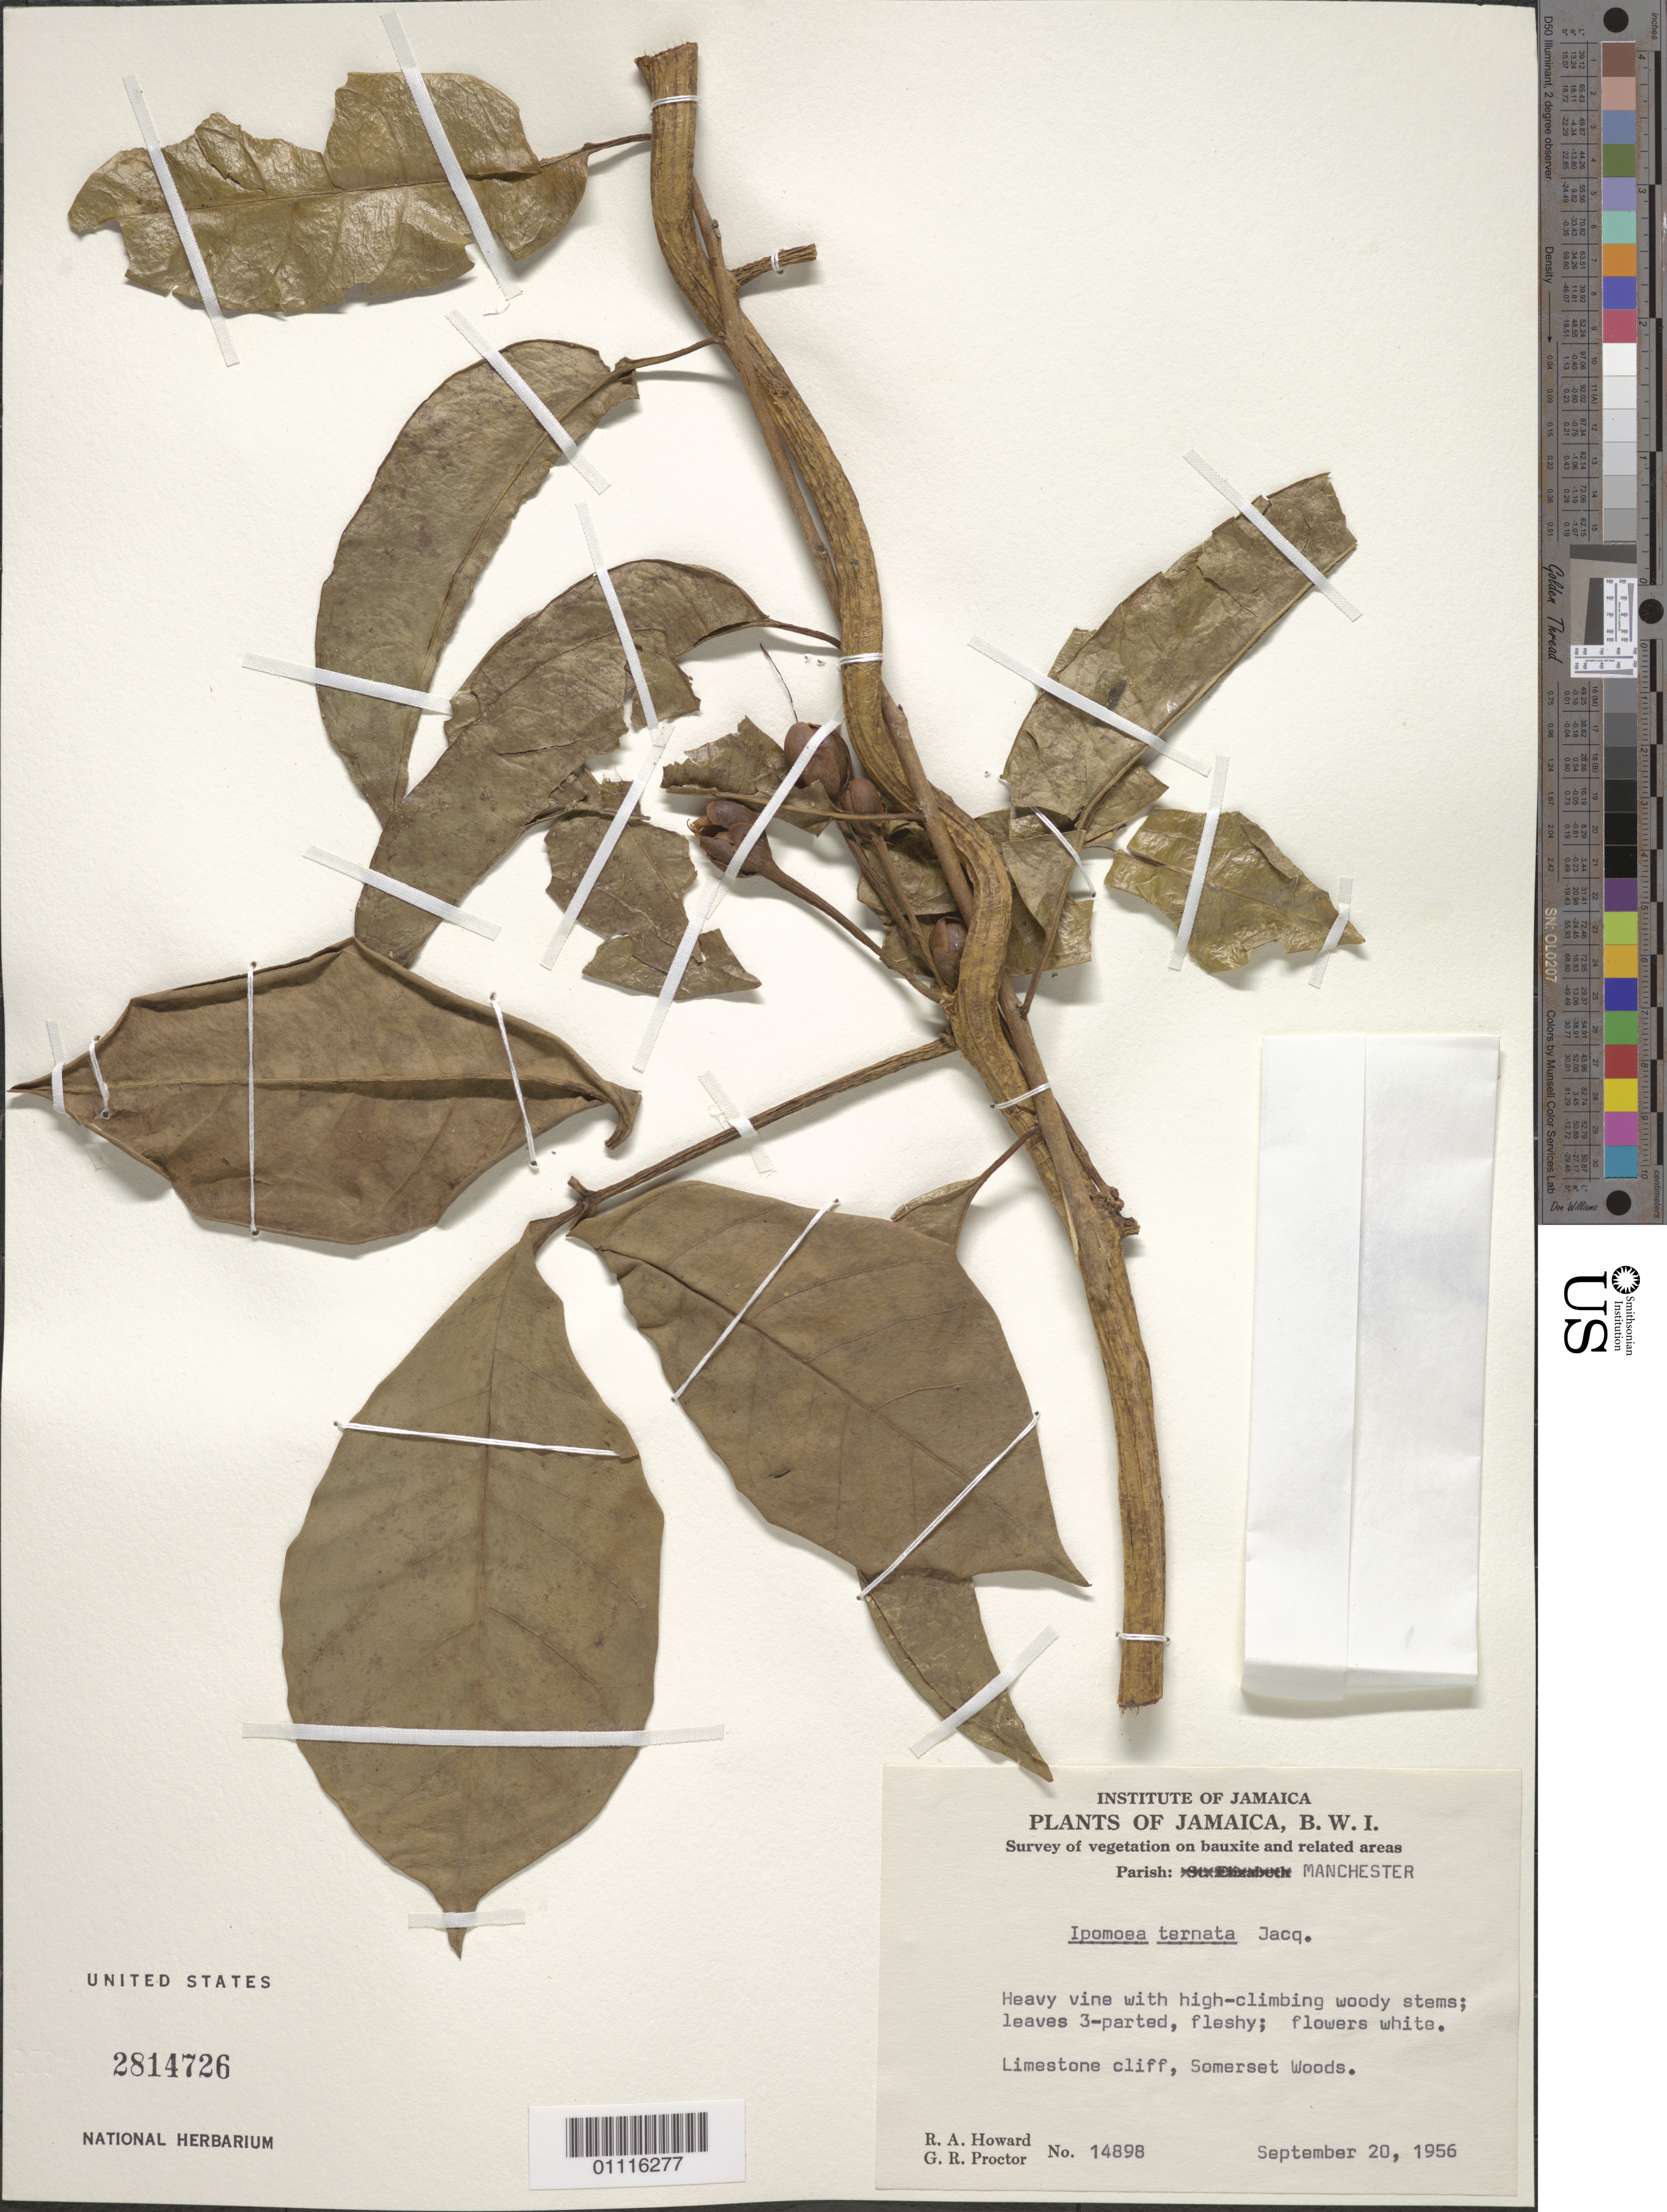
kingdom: Plantae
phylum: Tracheophyta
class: Magnoliopsida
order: Solanales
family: Convolvulaceae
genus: Ipomoea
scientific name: Ipomoea ternata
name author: Jacq.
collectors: R. A. Howard & G. R. Proctor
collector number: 14898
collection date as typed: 20 Sep 1956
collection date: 1956-09-20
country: Jamaica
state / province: Manchester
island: Jamaica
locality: Limestone cliff, Somerset Woods.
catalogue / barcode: US 2814726